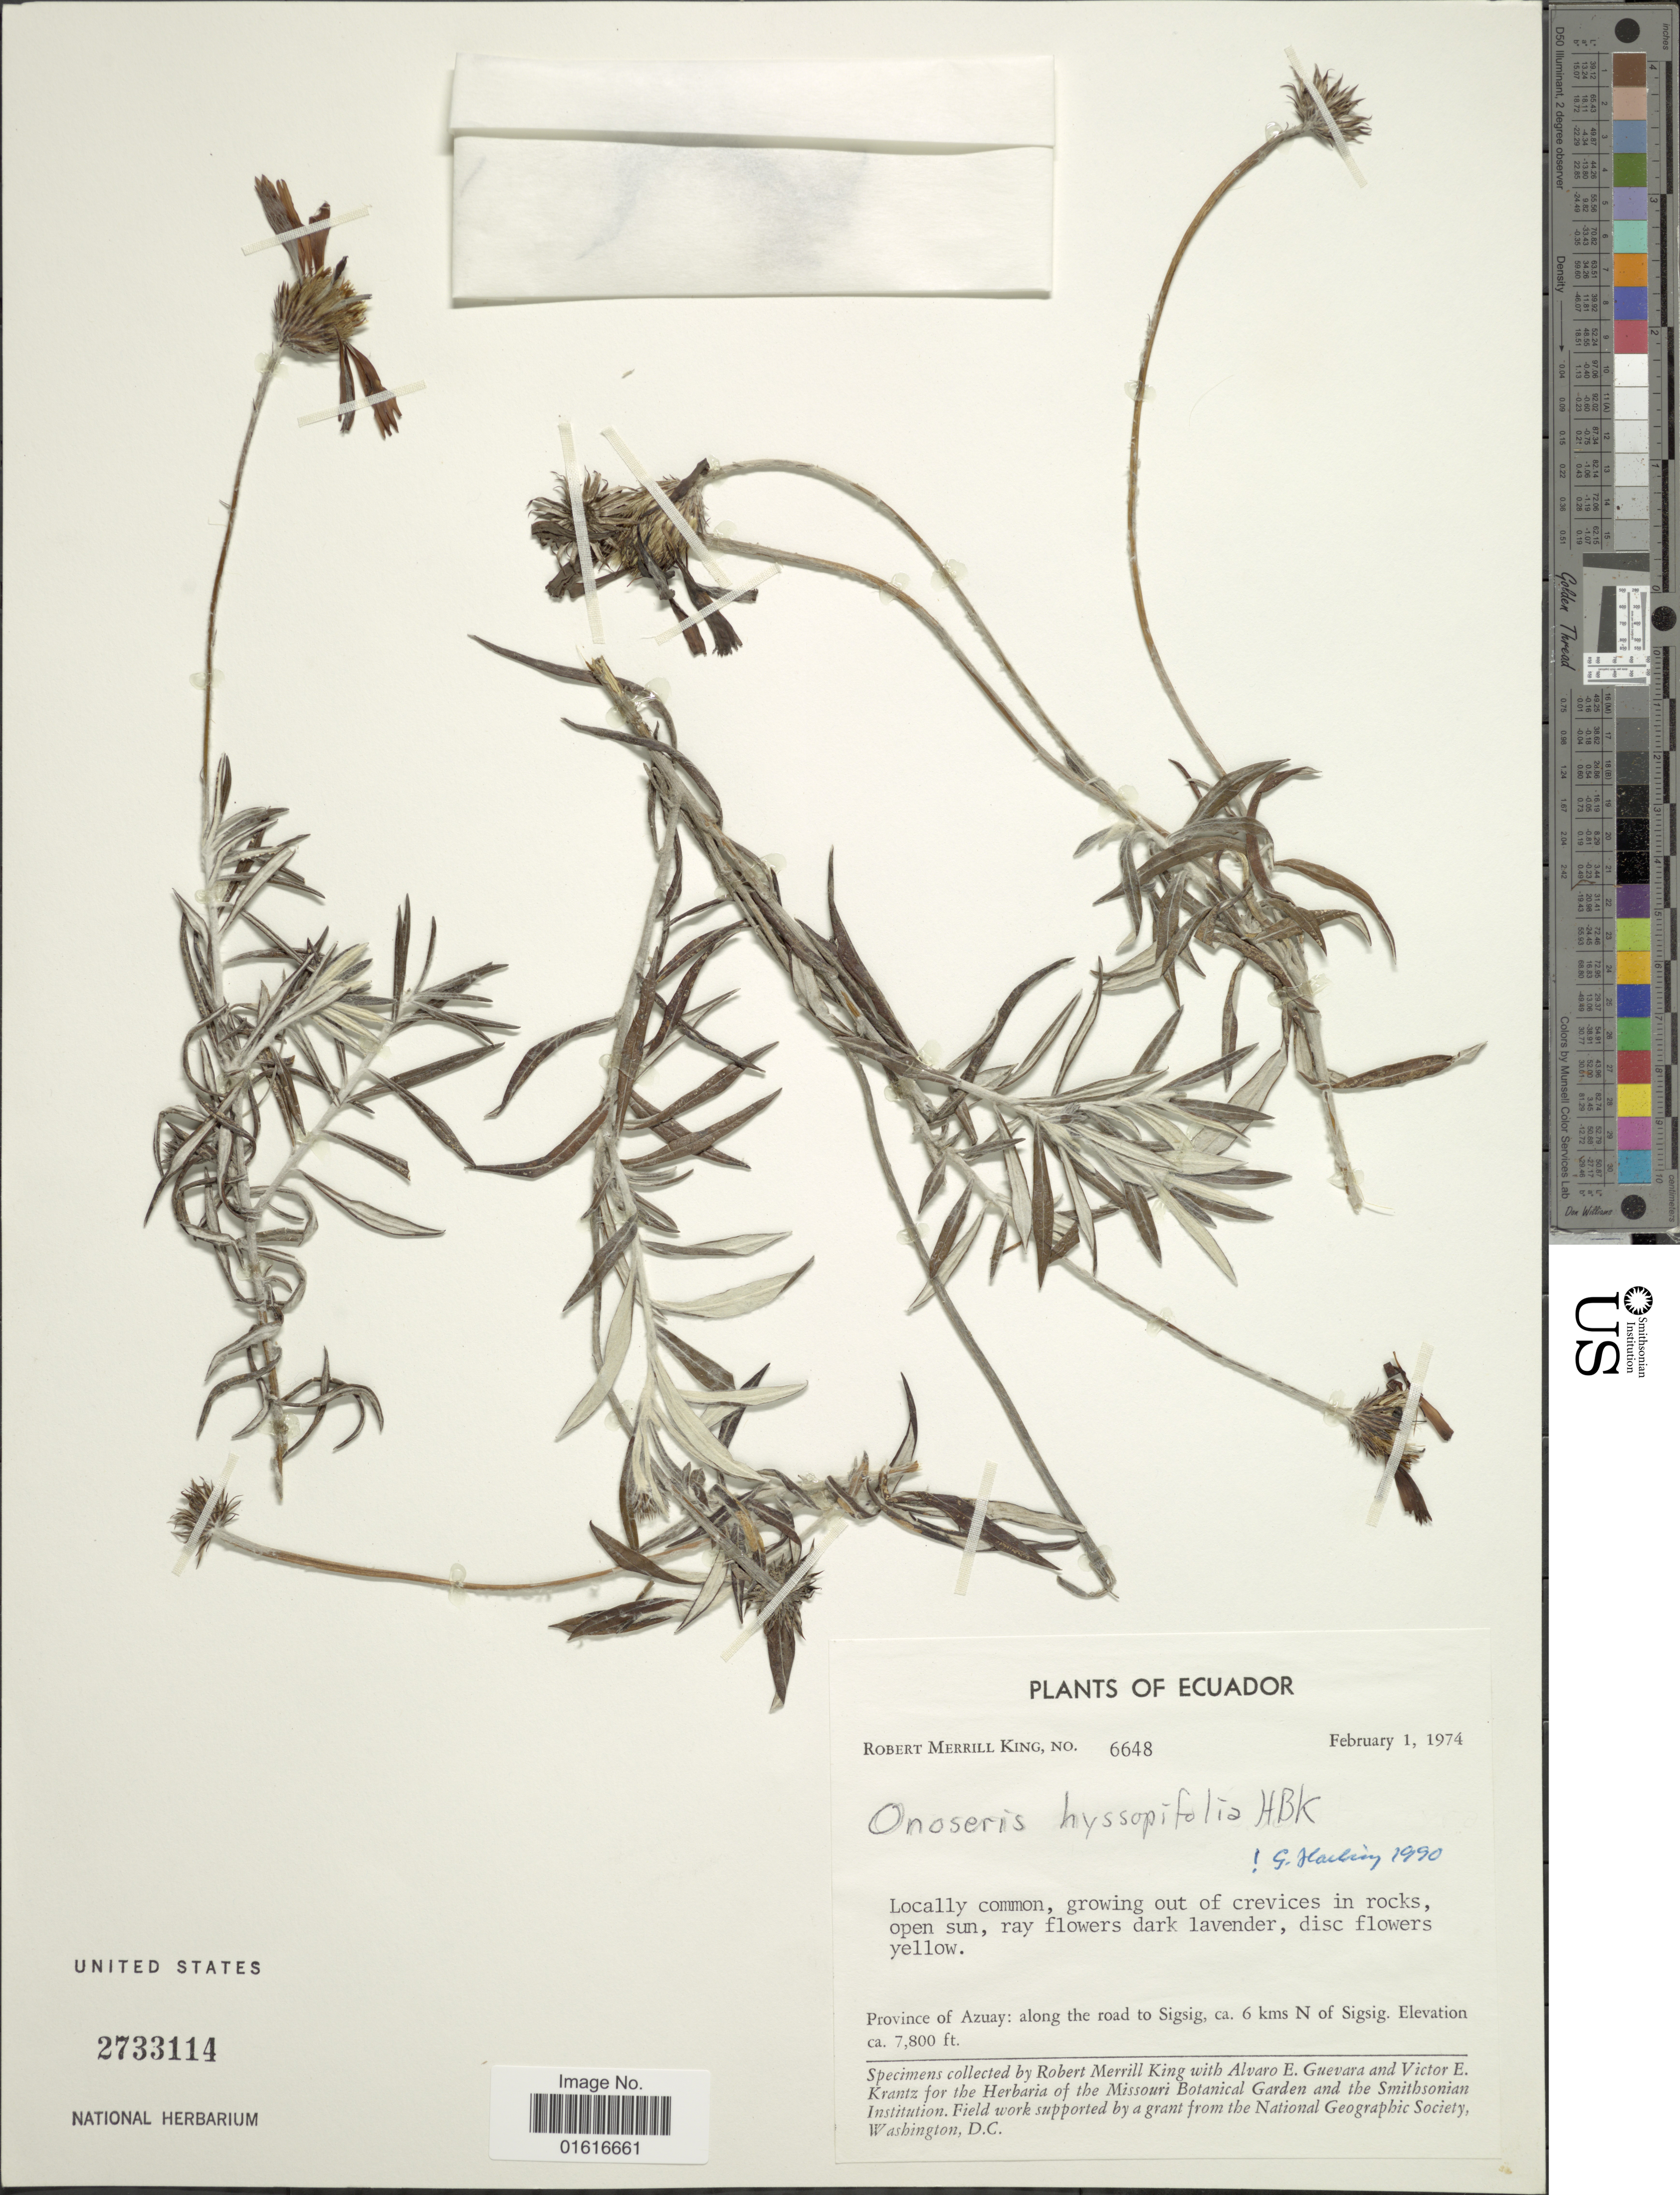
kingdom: Plantae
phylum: Tracheophyta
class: Magnoliopsida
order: Asterales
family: Asteraceae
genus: Onoseris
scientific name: Onoseris hyssopifolia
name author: Kunth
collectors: R. M. King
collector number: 6648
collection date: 1974-02-01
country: Ecuador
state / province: Azuay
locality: Along the road to Sigsig, ca. 6 kms N of Sigsig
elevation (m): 2377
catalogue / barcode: US 2733114